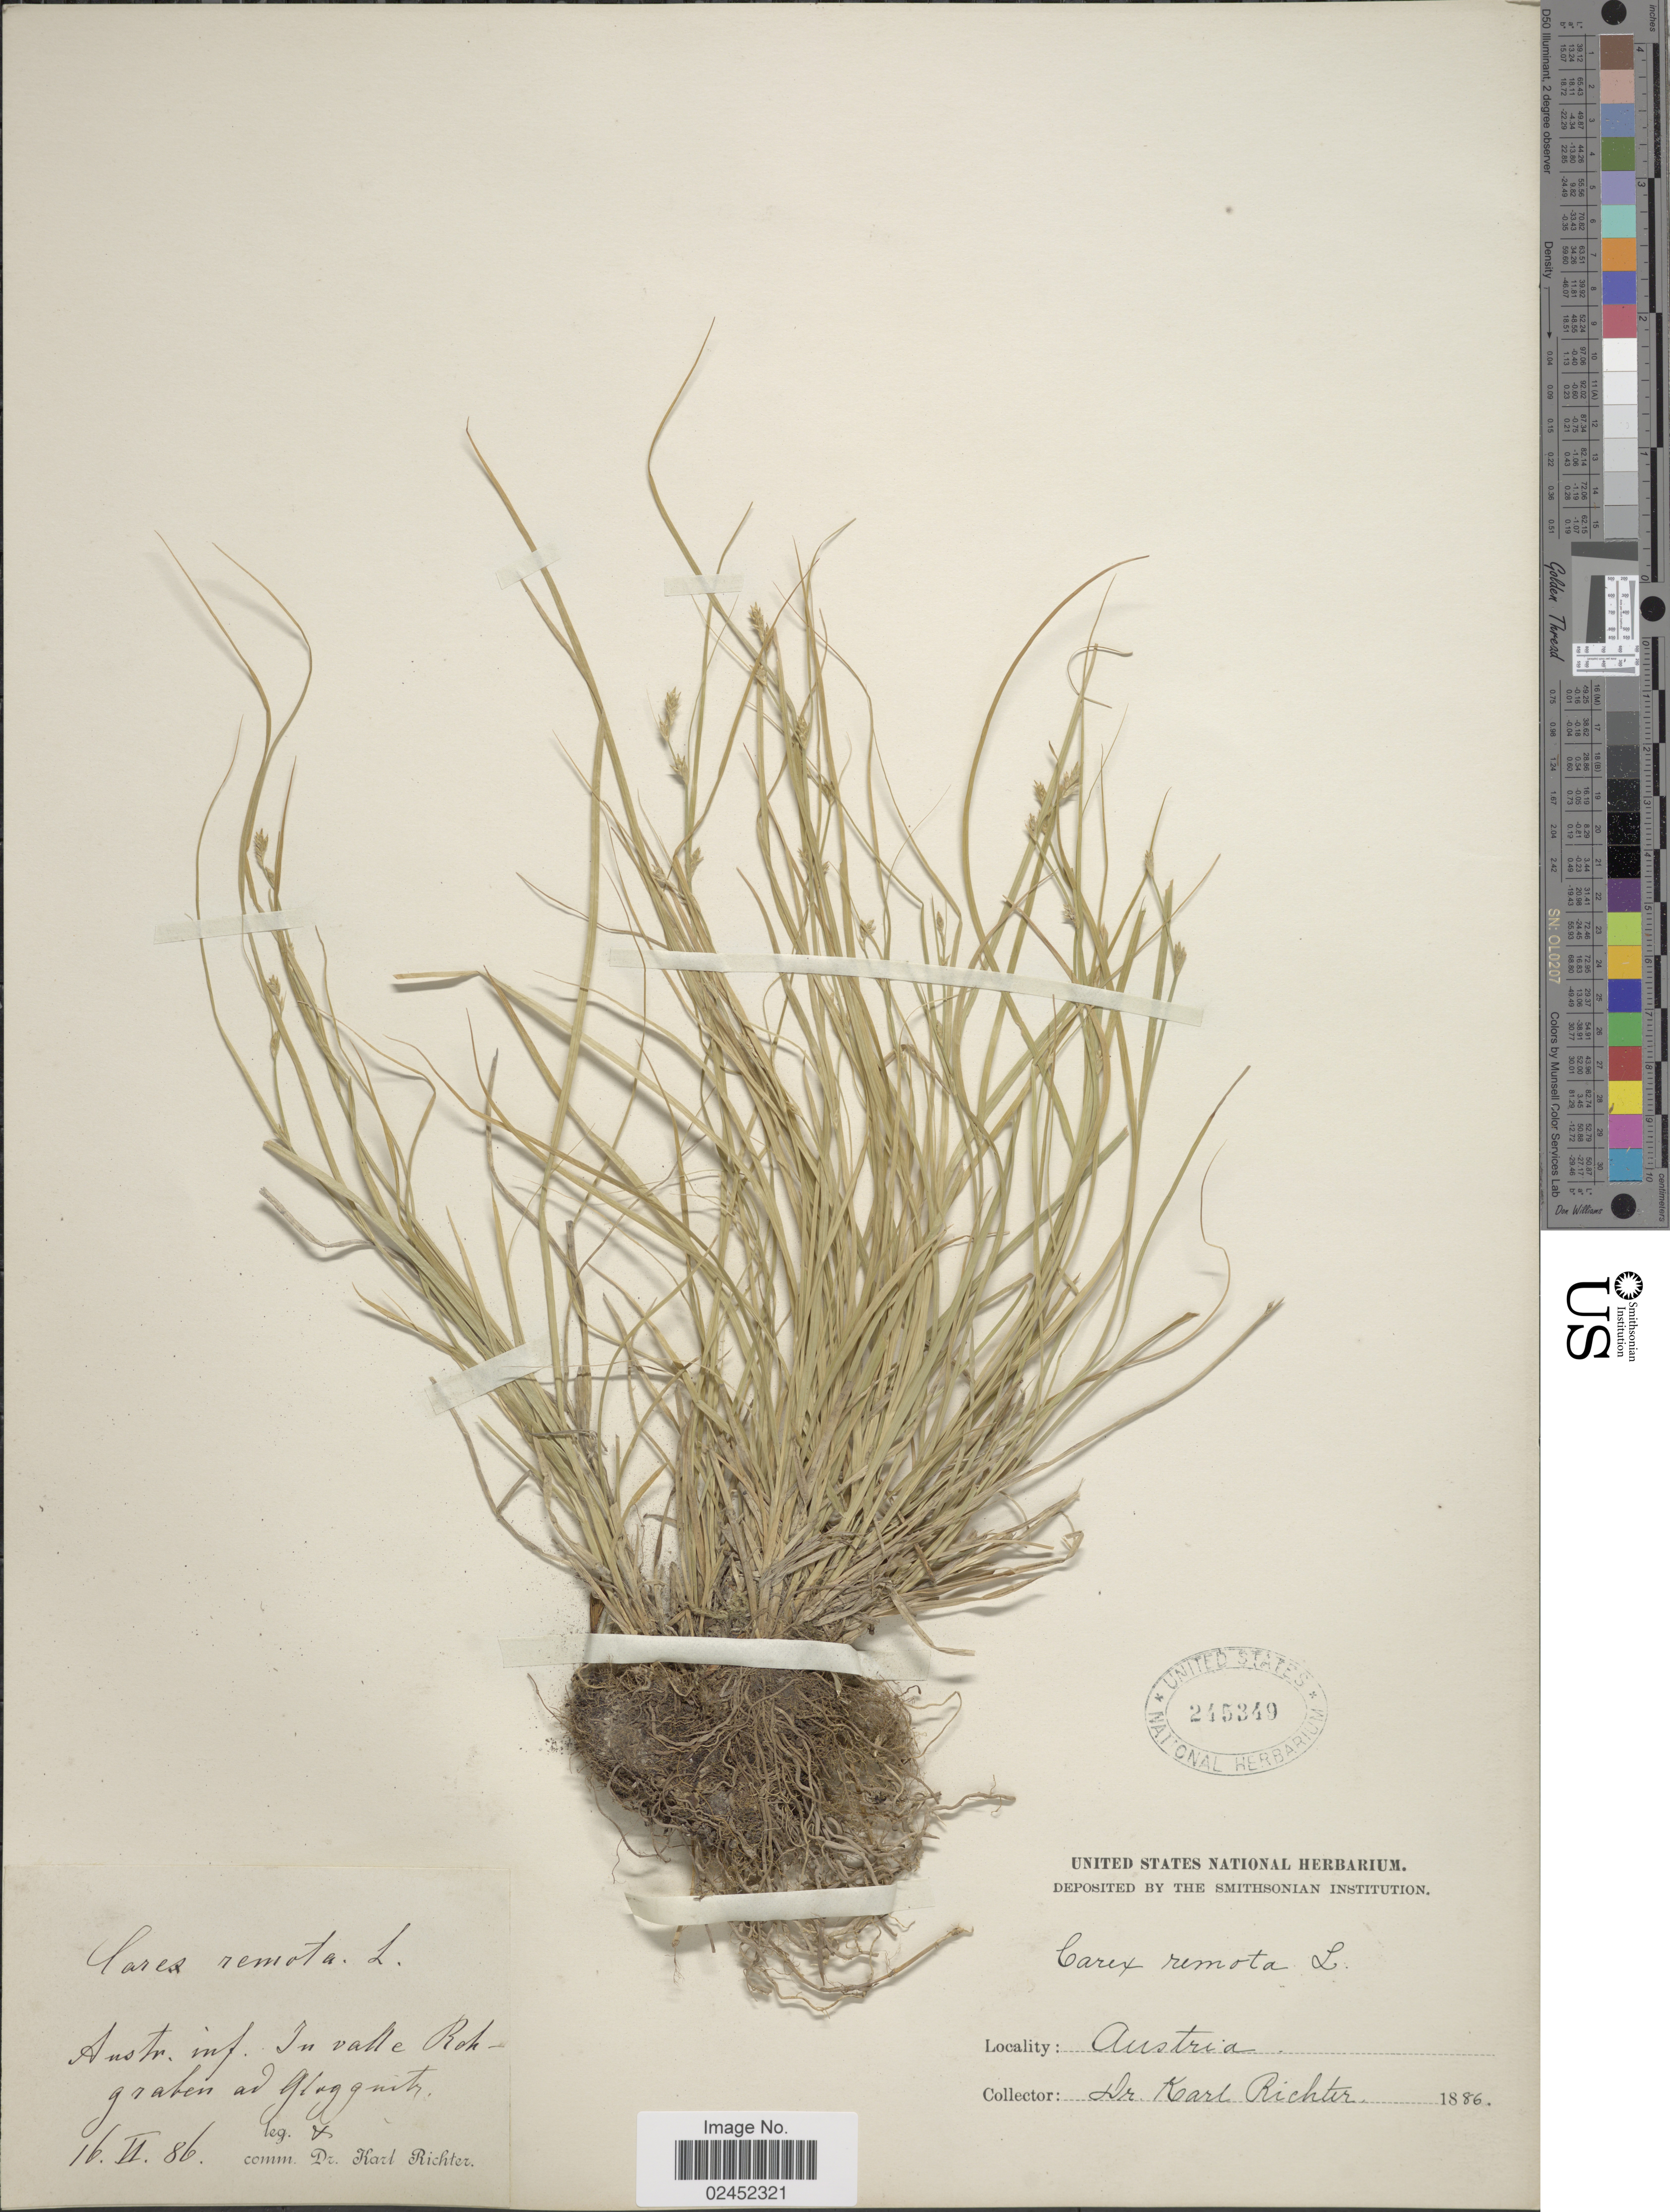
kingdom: Plantae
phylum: Tracheophyta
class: Liliopsida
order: Poales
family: Cyperaceae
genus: Carex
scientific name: Carex remota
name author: L.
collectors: K. Richter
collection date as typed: Transcribed d/m/y: 16/6/86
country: Austria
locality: Asutria. Austr. inf. In valle Rch- graben ad Gloggnitz.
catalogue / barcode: US 245349